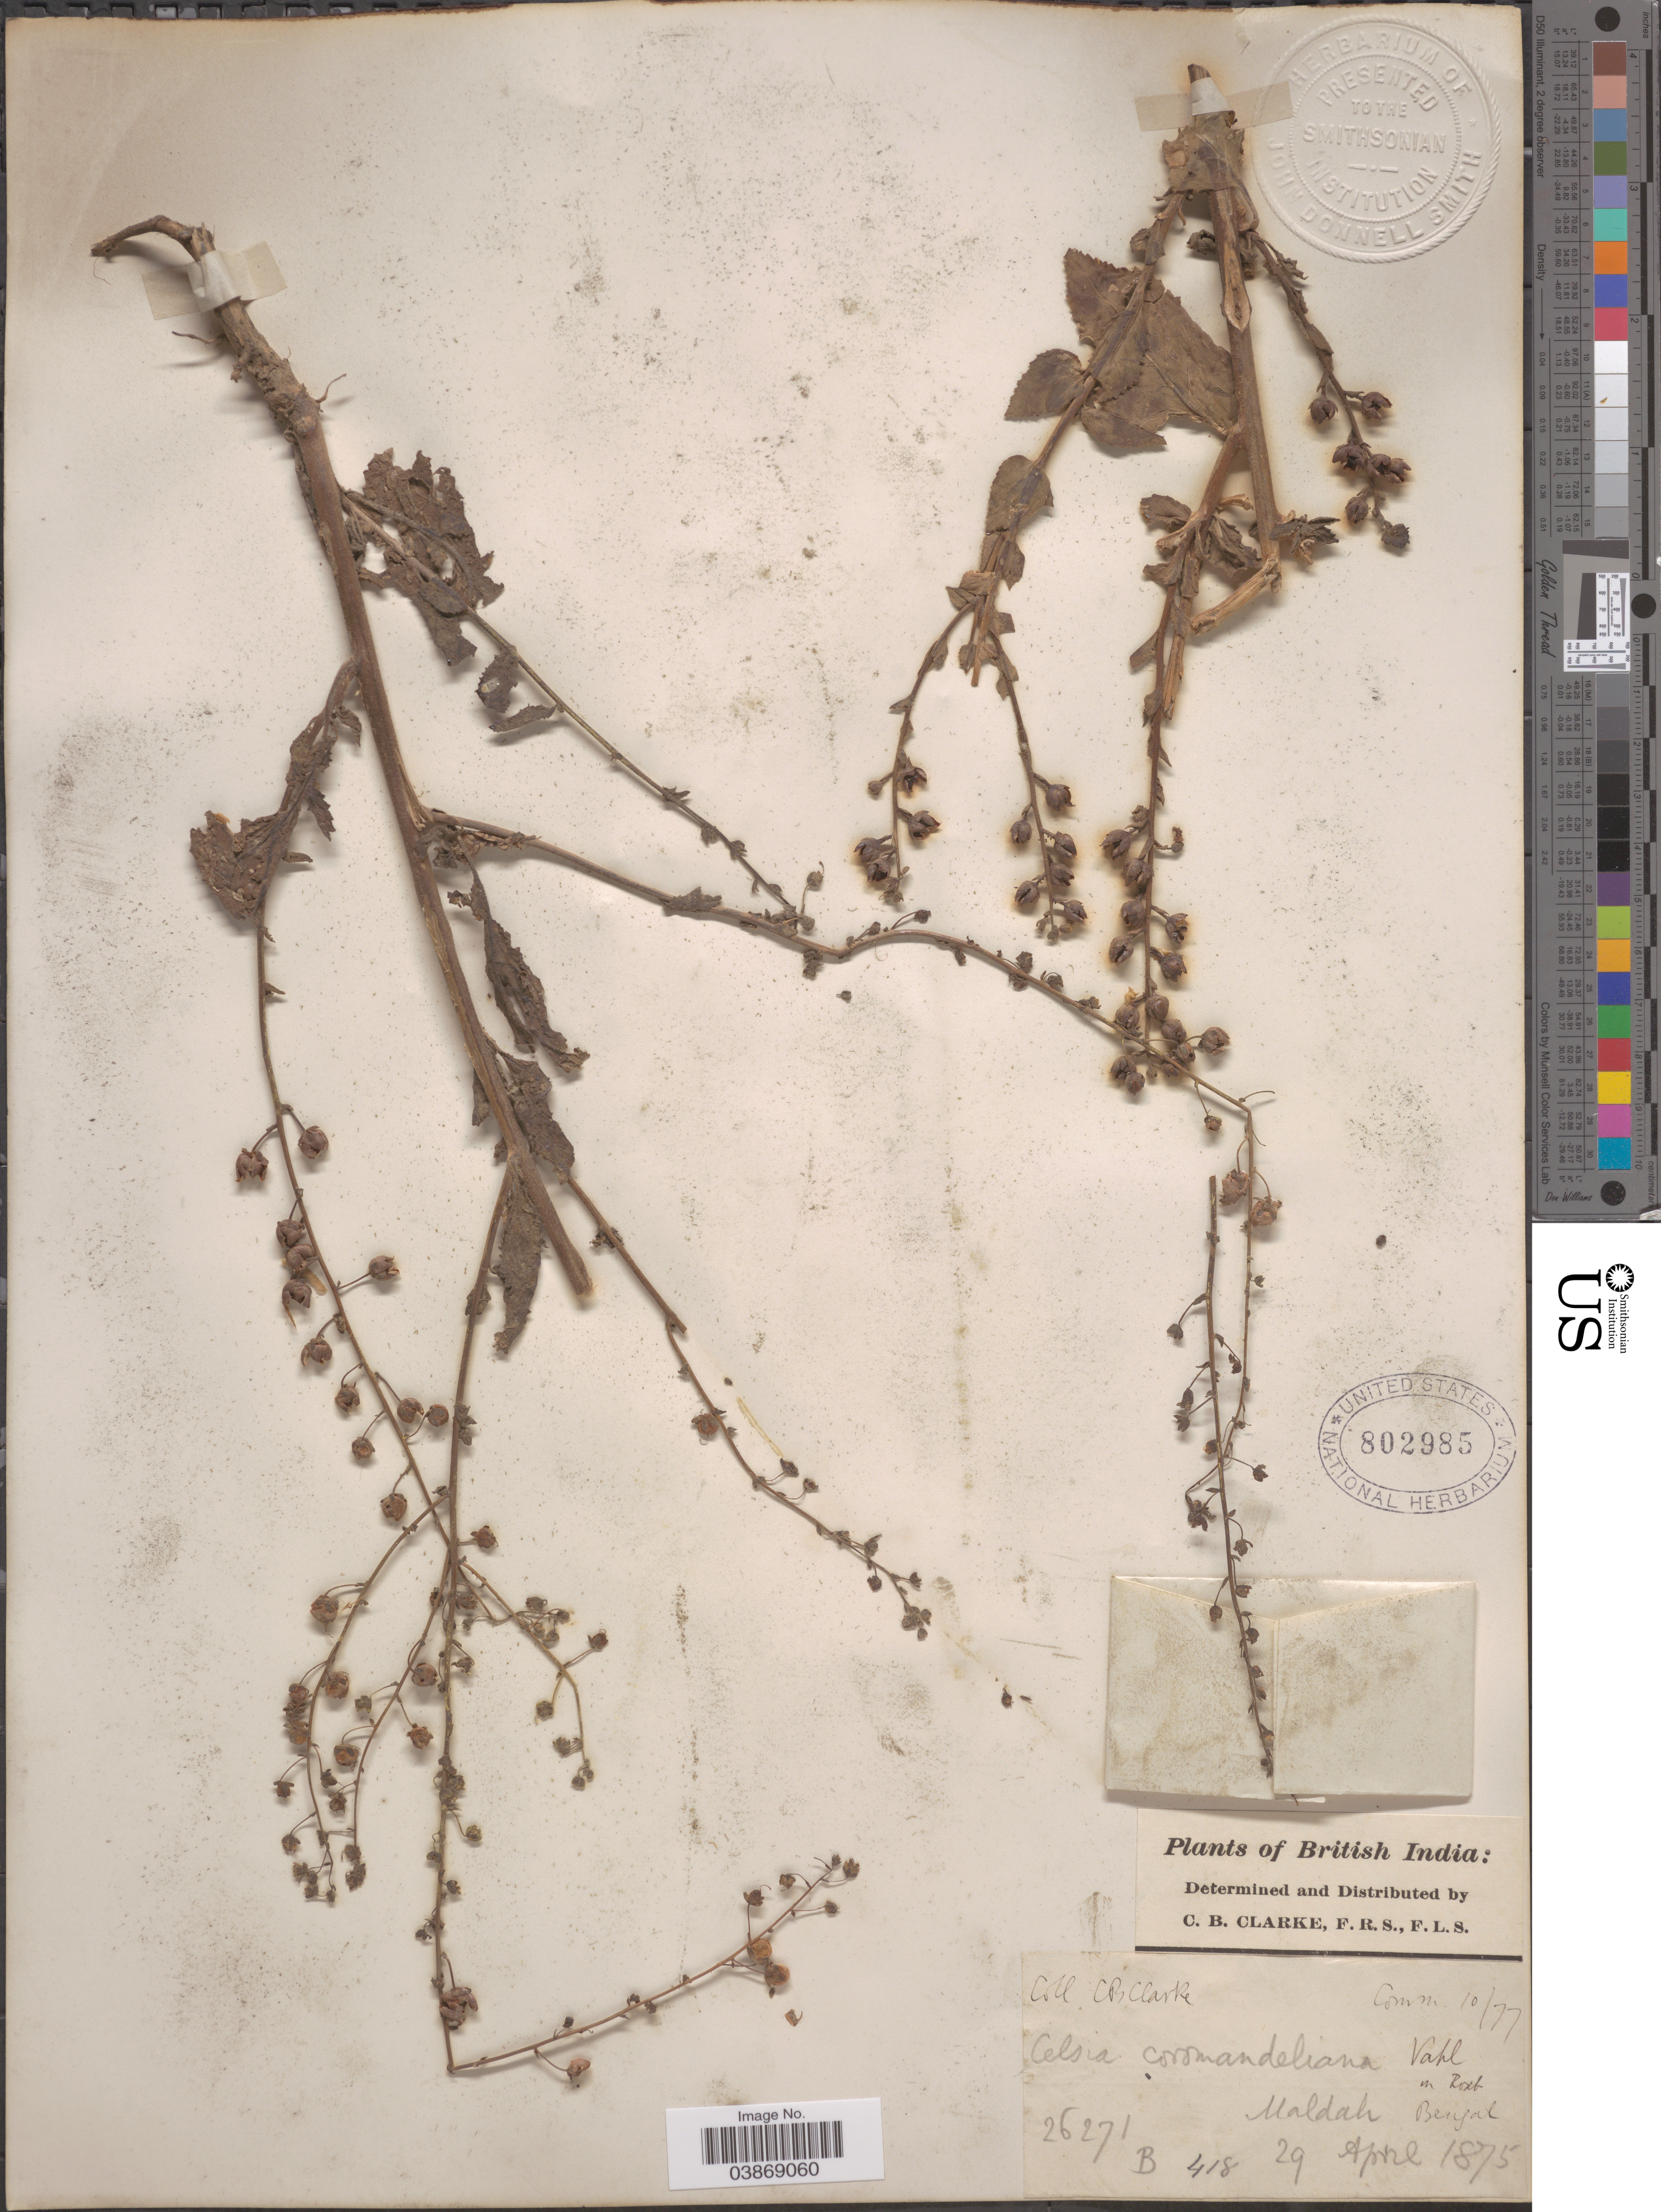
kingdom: Plantae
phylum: Tracheophyta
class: Magnoliopsida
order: Lamiales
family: Scrophulariaceae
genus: Celsia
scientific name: Celsia coromandelina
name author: J. Koenig ex Rottb.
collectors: C. B. Clarke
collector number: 26271 B/418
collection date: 1875-04-29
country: India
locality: British India. Maldah. Bengal.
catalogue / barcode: US 802985